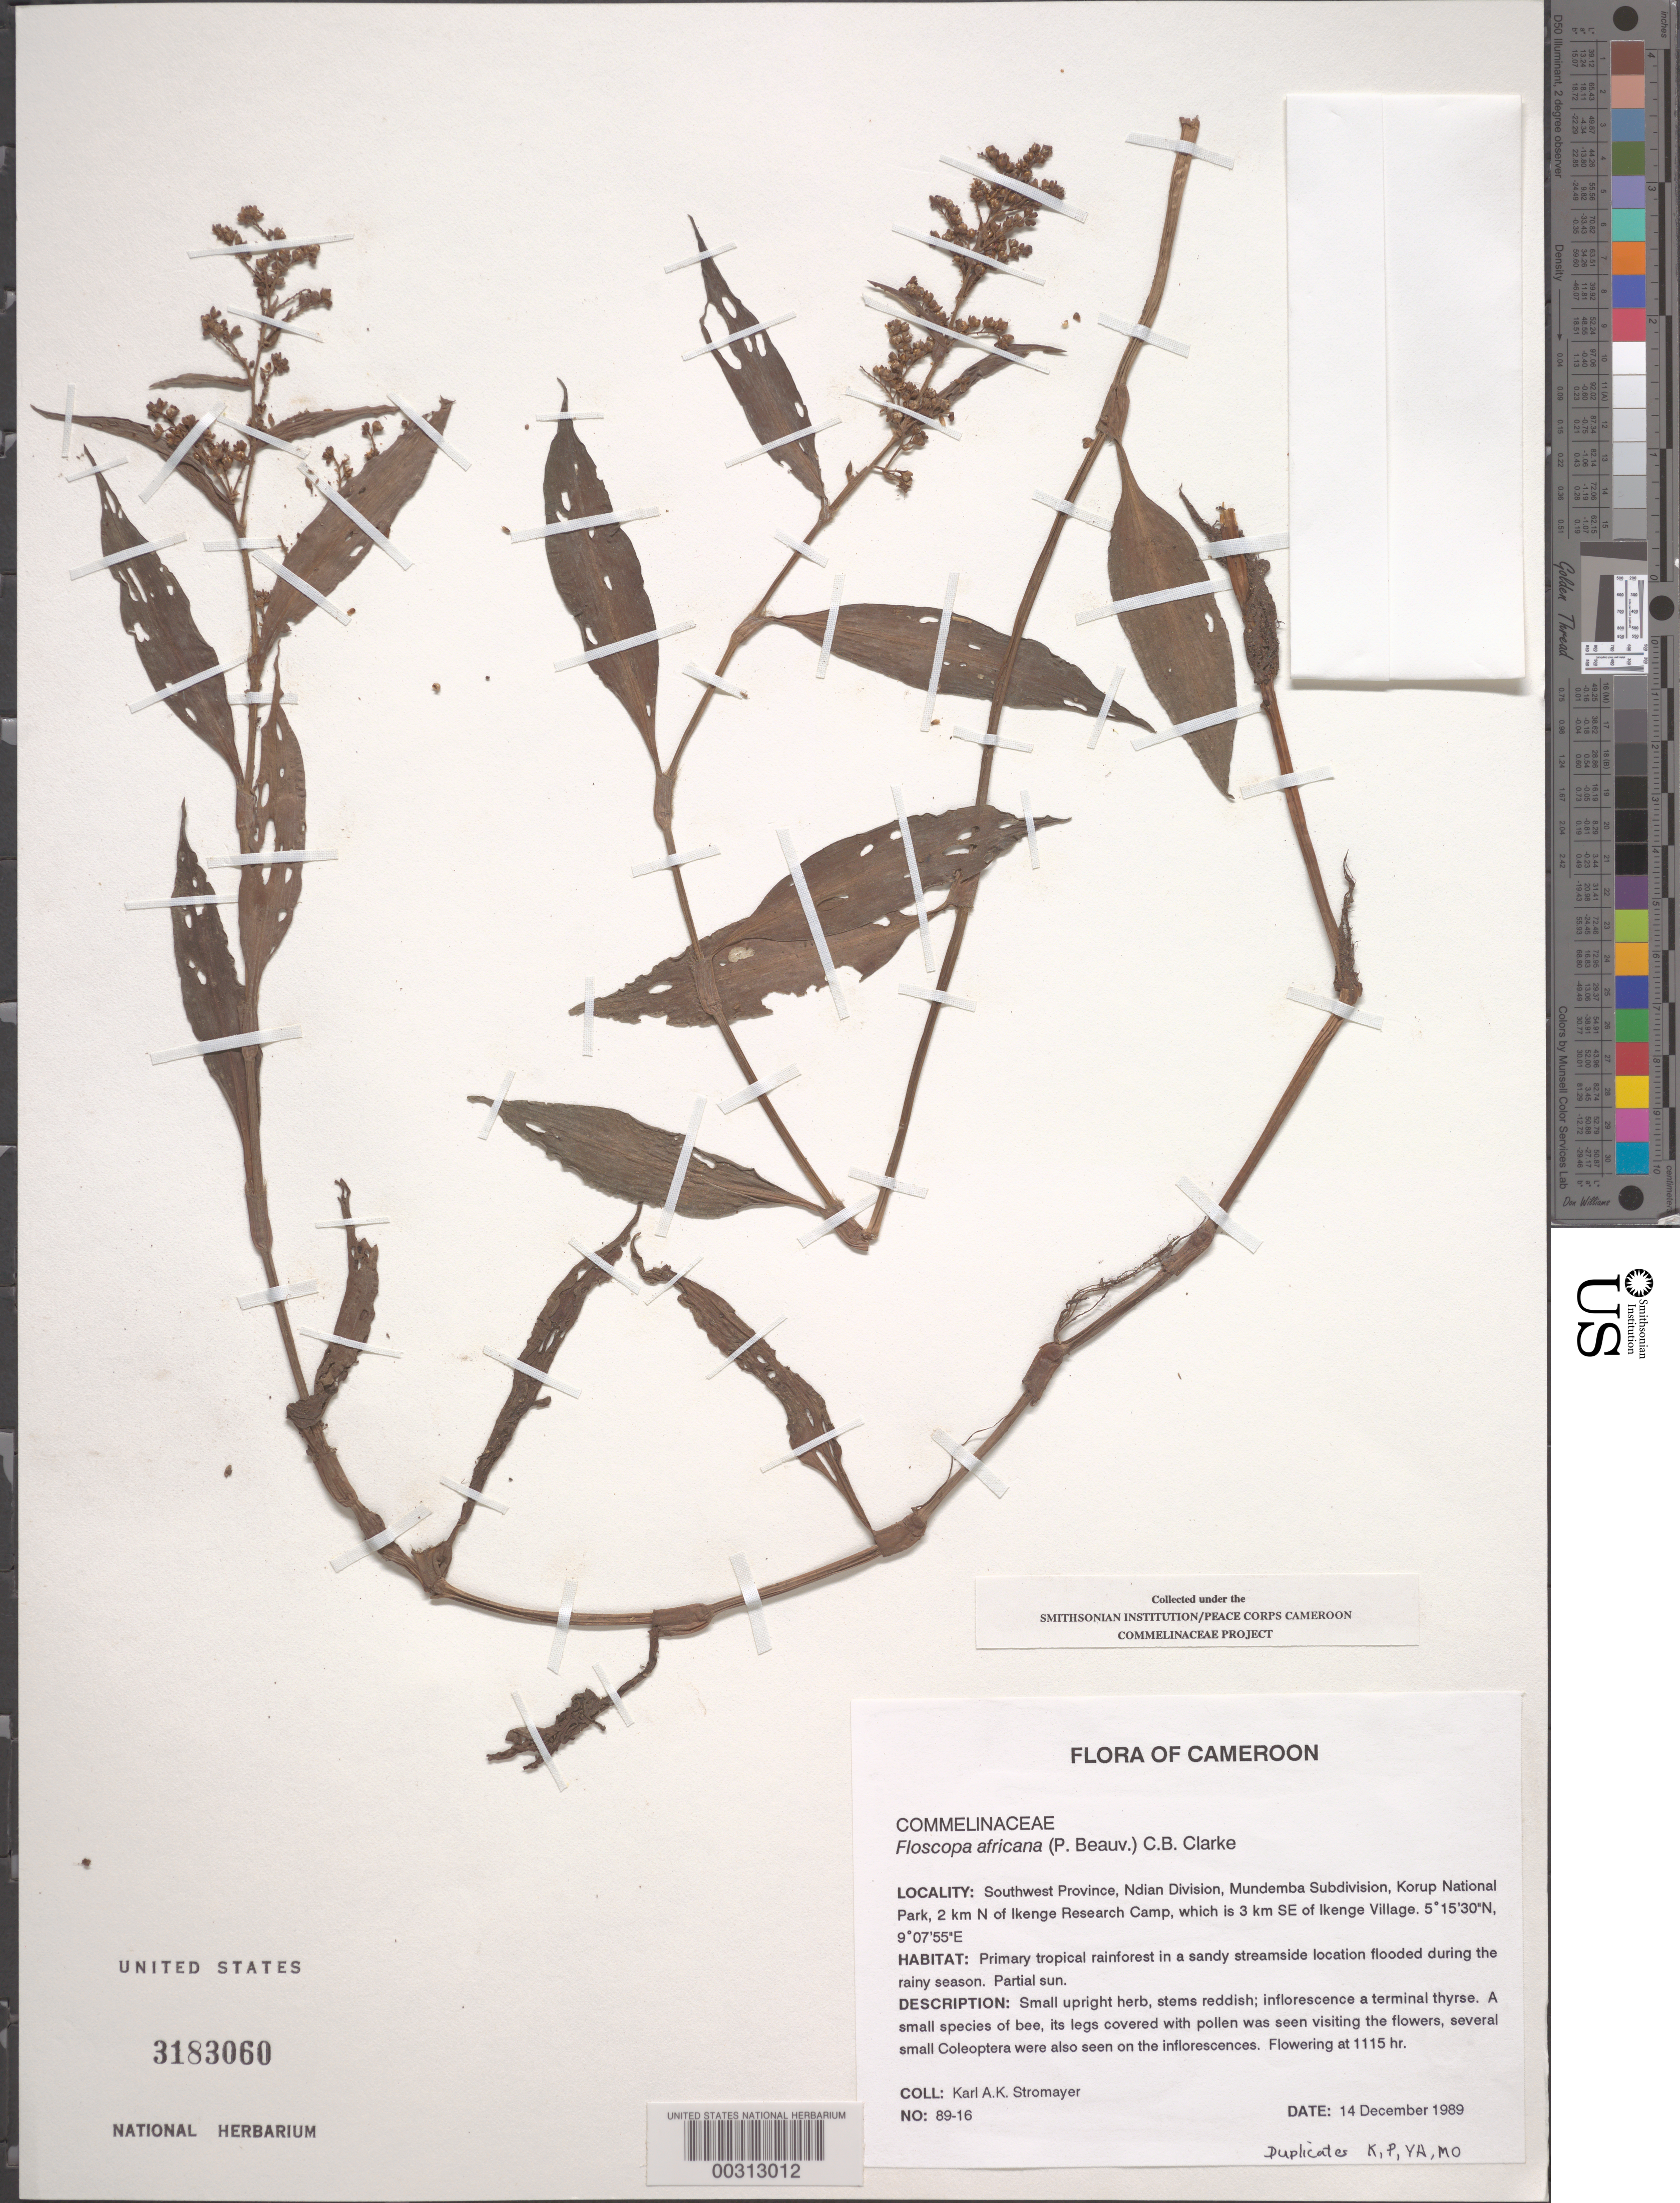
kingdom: Plantae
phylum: Tracheophyta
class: Liliopsida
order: Commelinales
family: Commelinaceae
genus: Floscopa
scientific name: Floscopa africana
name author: (P. Beauv.) C.B. Clarke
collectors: K. A. Stromayer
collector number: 88-16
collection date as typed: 14 Dec 1989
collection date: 1989-12-14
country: Cameroon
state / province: Sud-Ouest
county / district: Ndian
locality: Mundemba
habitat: Primary tropical rainfirest in sandy streamside, flooded during rainy season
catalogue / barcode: US 3183060